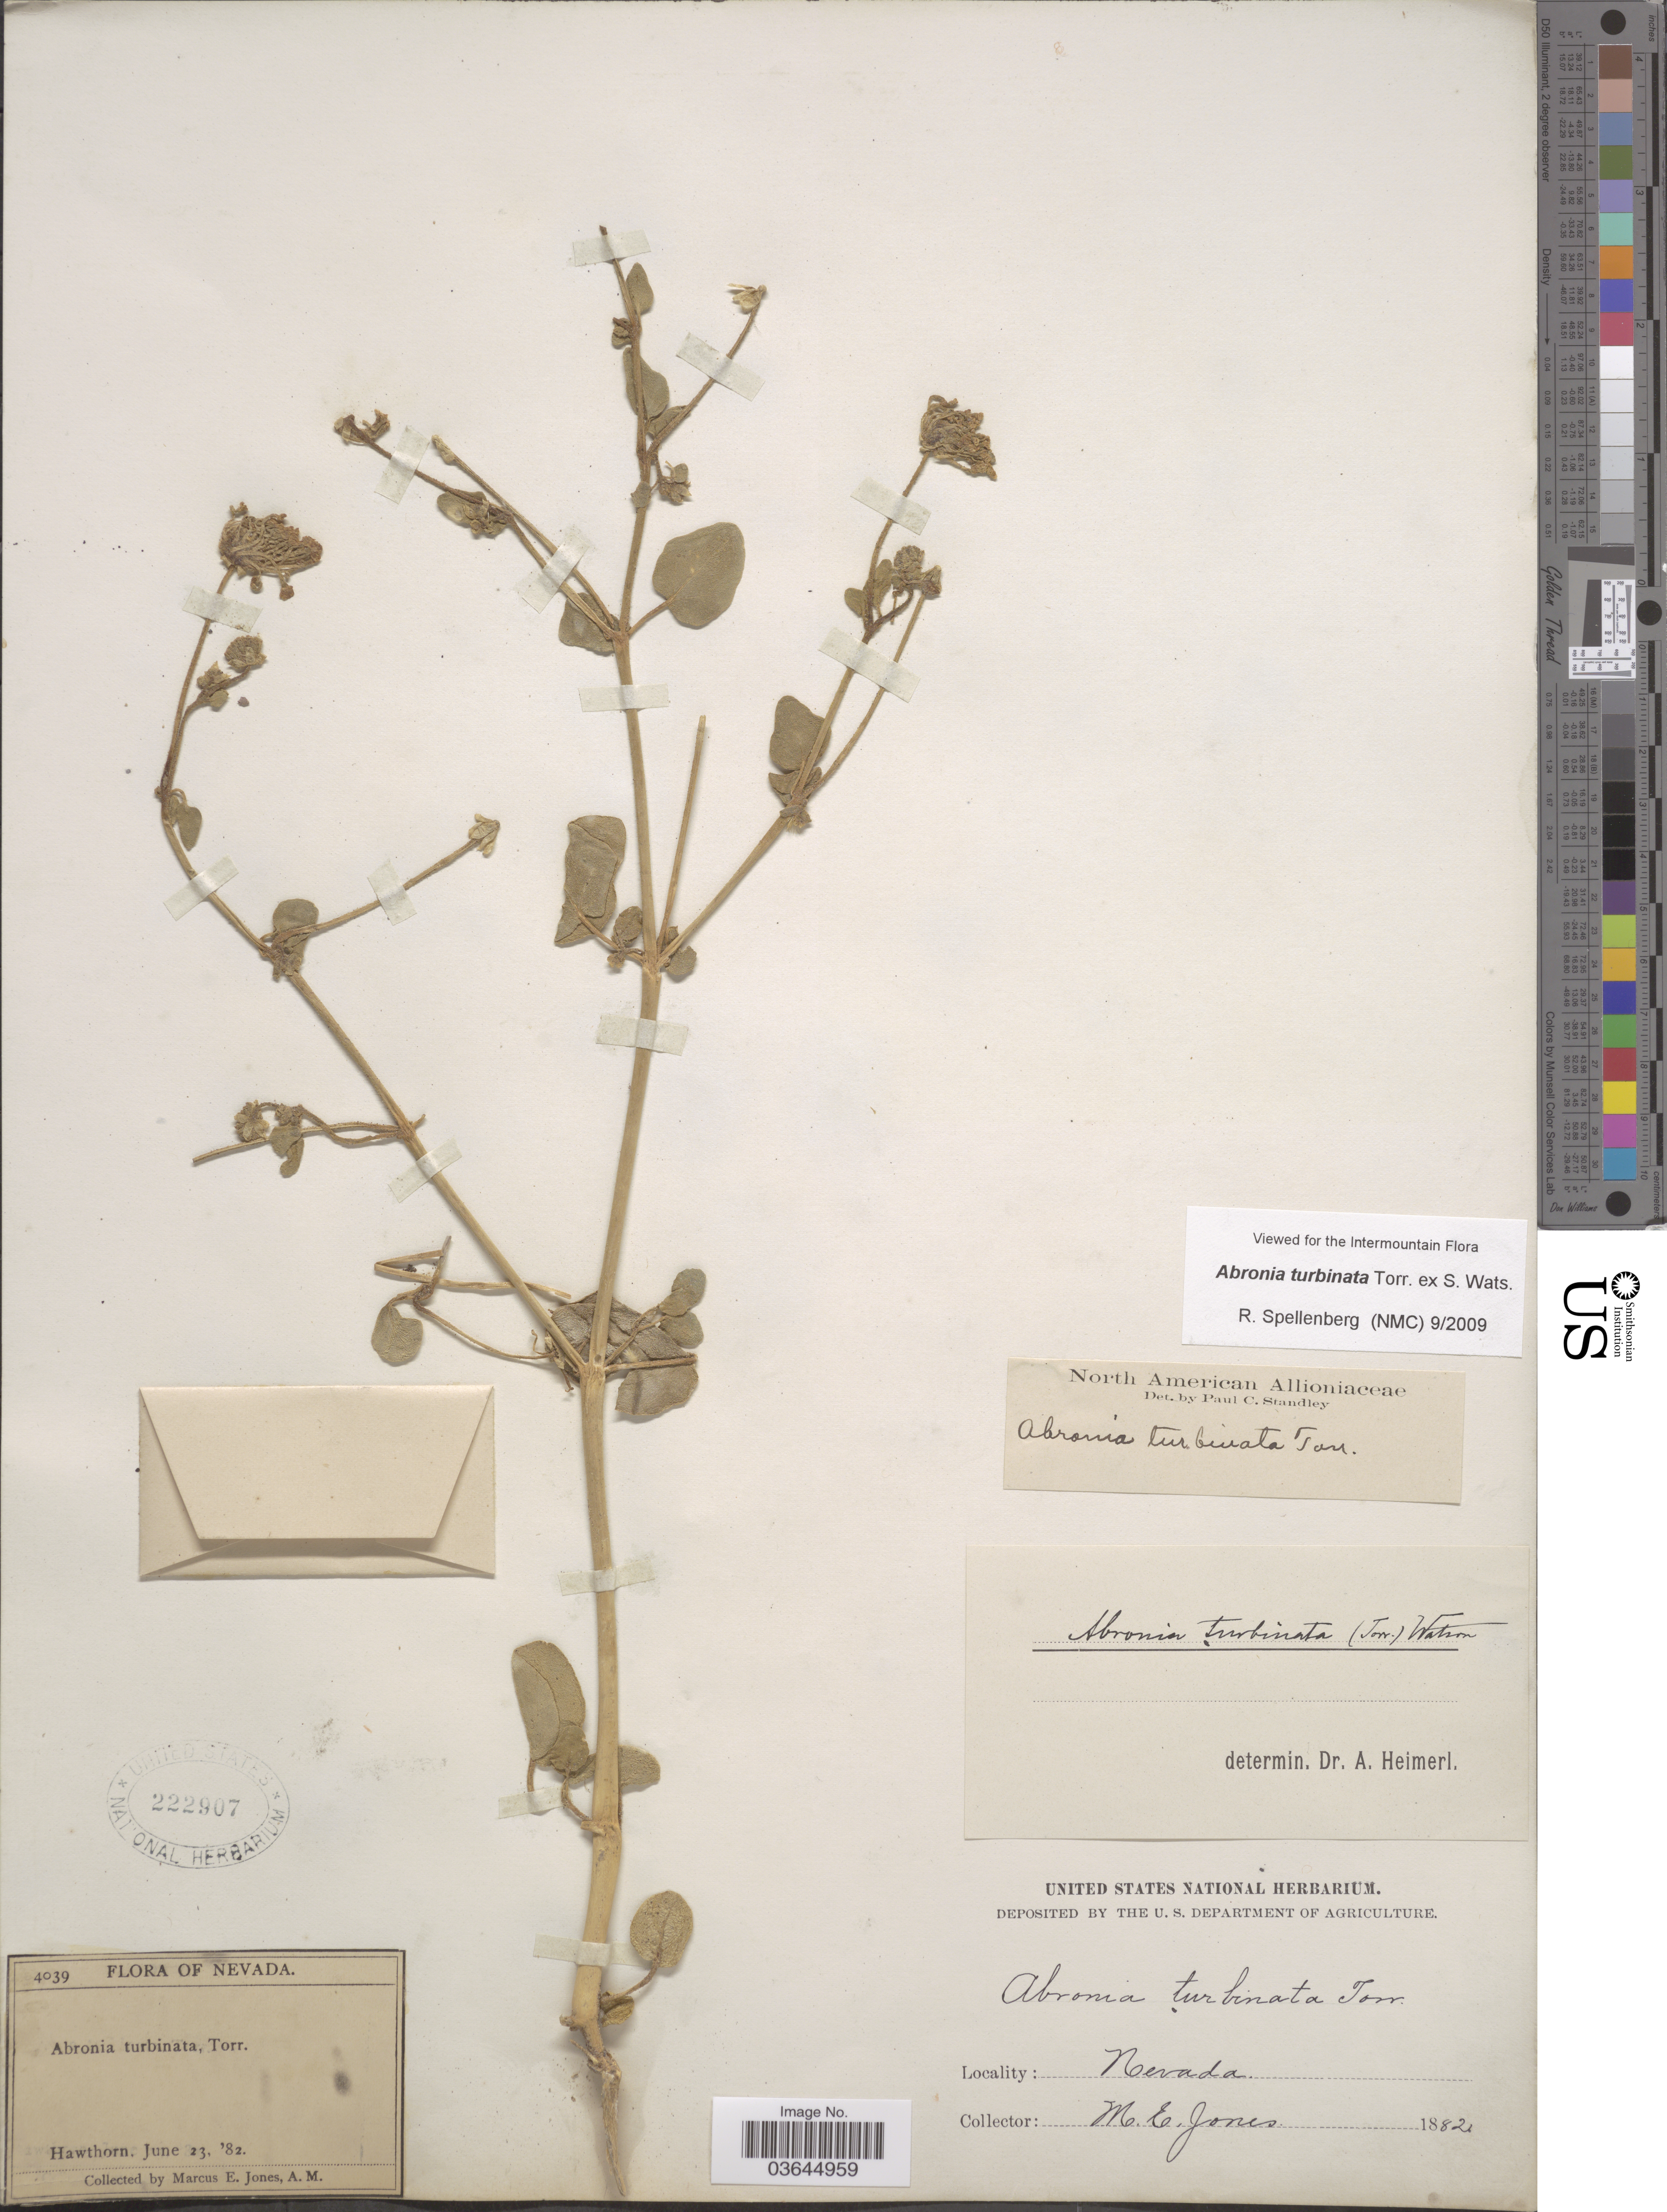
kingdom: Plantae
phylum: Tracheophyta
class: Magnoliopsida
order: Caryophyllales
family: Nyctaginaceae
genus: Abronia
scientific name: Abronia turbinata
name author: Torr. ex S. Watson in C. King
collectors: M. E. Jones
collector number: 4039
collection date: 1882-06-23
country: United States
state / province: Nevada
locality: Hawthorn.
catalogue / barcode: US 222907